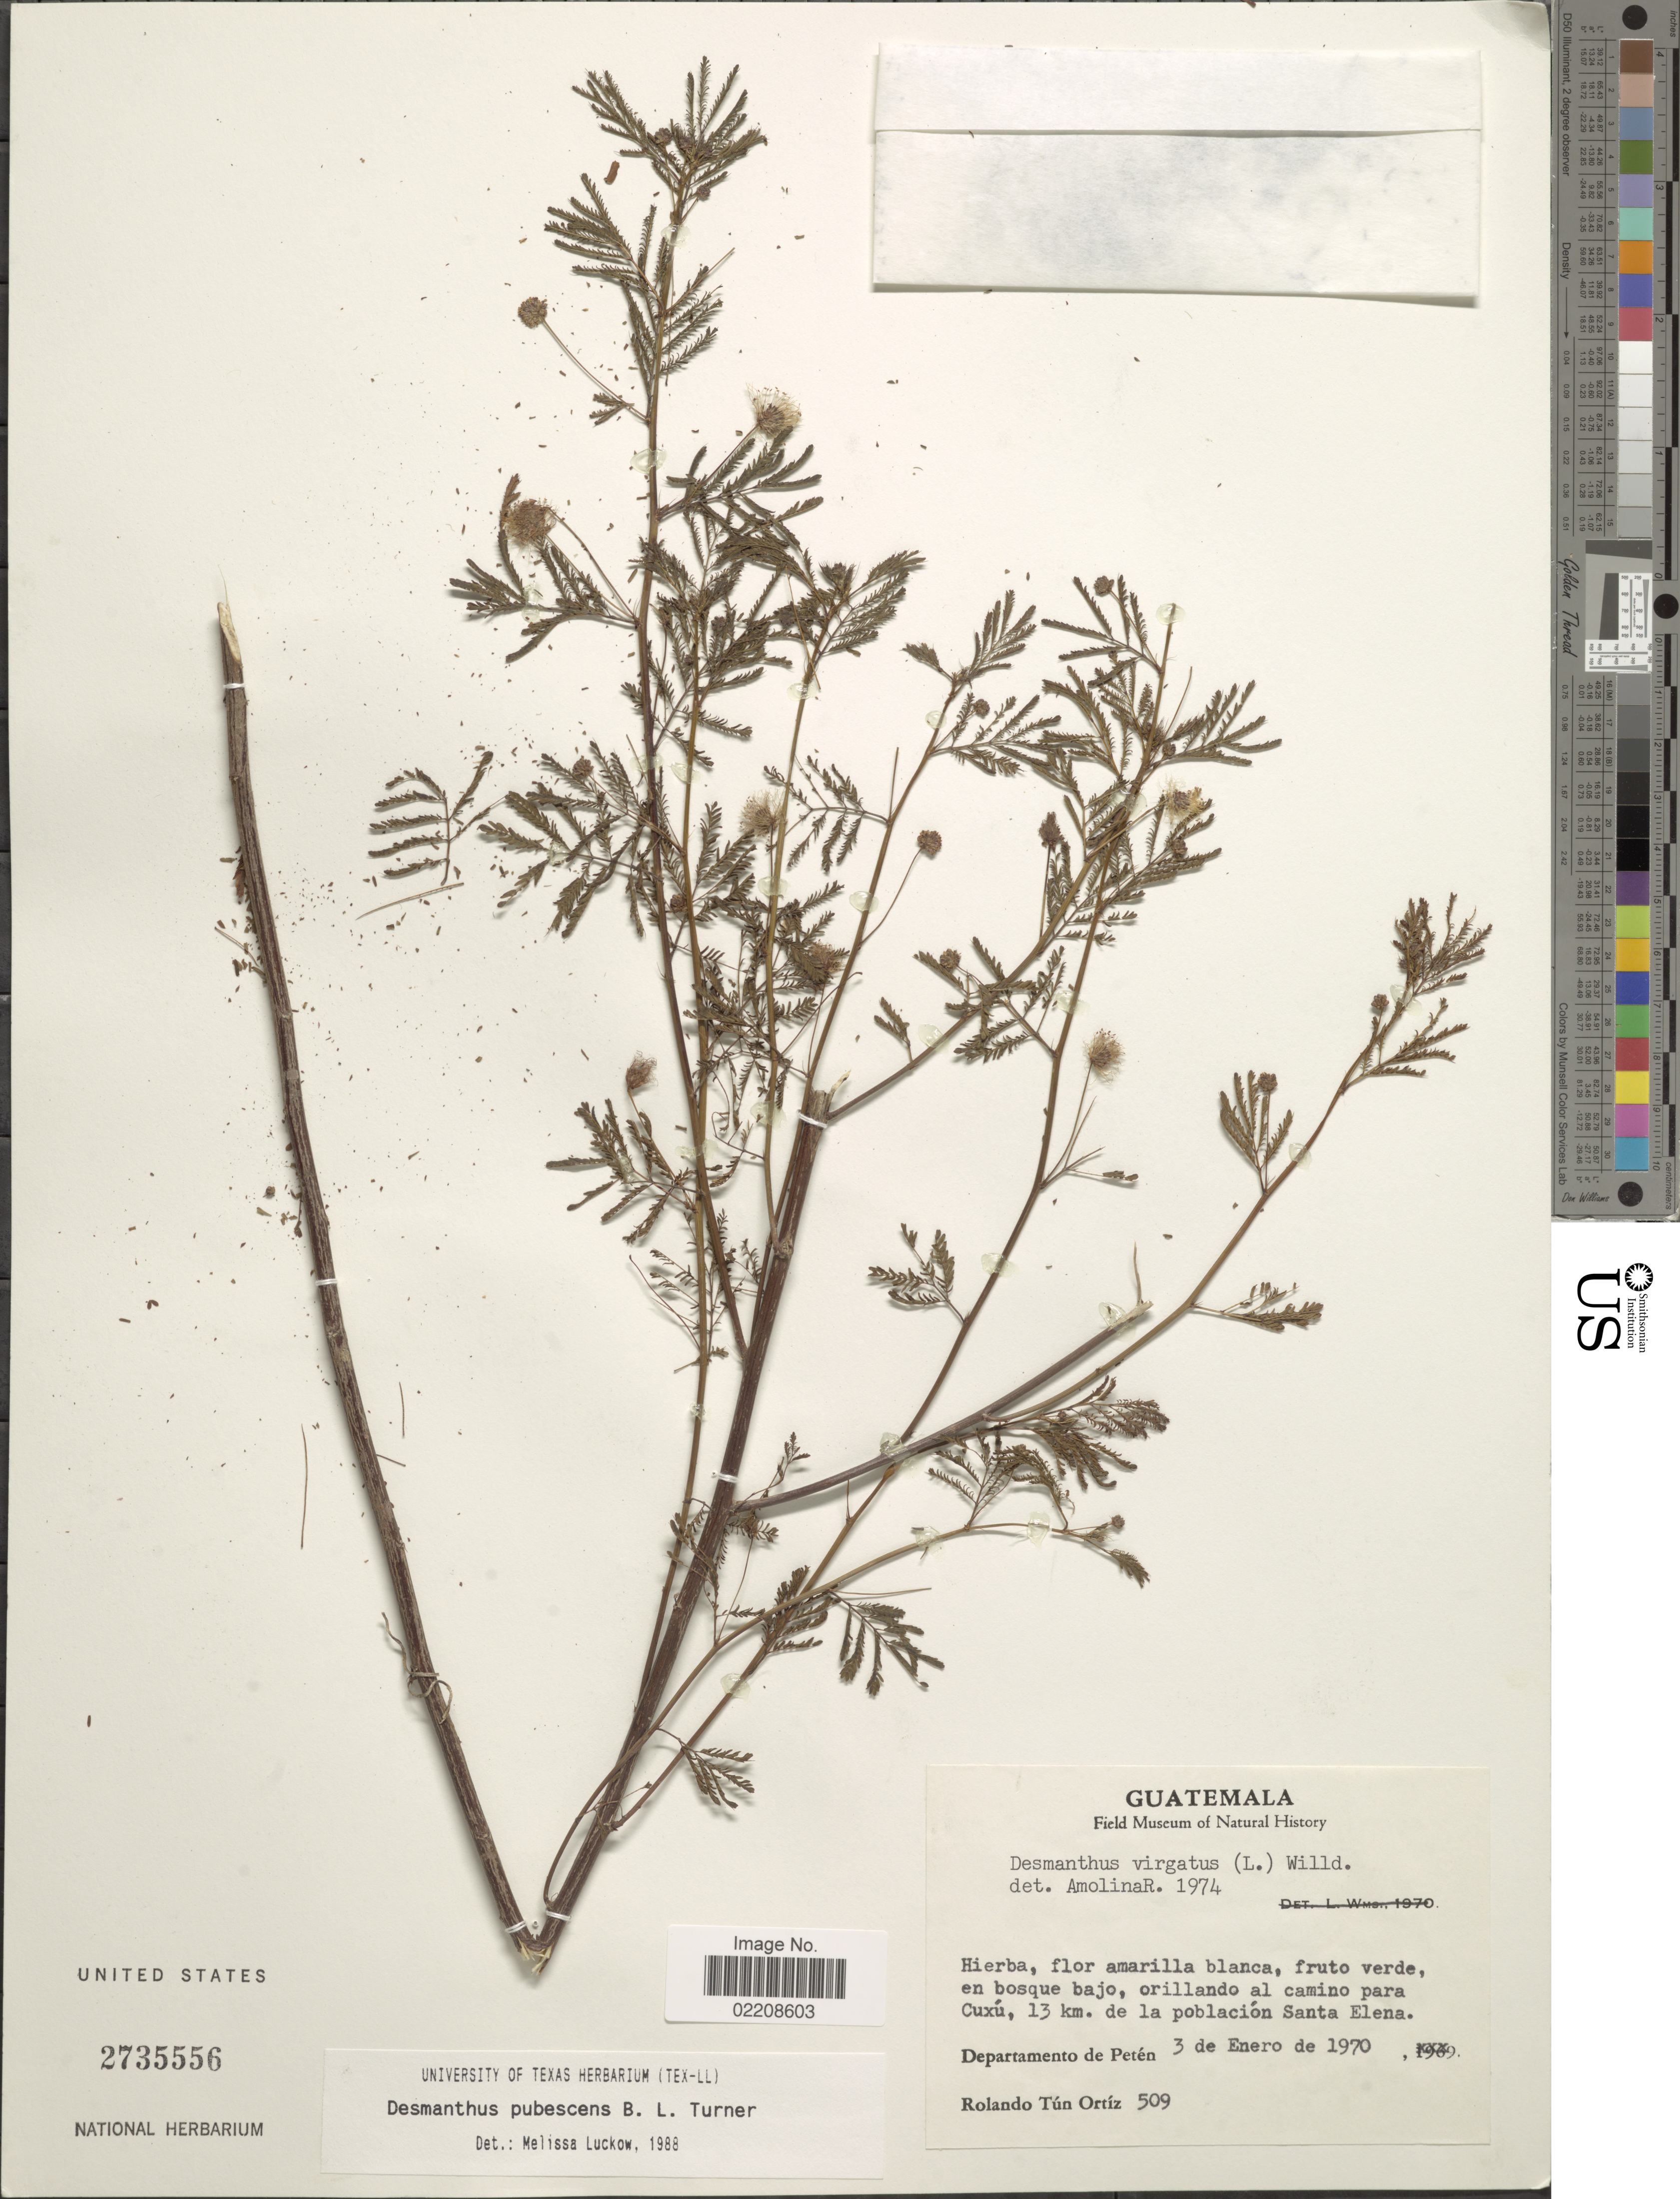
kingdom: Plantae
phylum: Tracheophyta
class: Magnoliopsida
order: Fabales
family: Fabaceae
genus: Desmanthus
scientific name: Desmanthus pubescens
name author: B.L. Turner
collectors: R. T. Ortíz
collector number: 509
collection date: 1970-01-03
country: Guatemala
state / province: El Petén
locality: Orillando al camino para Cuxú, 13 km. de la población Santa Elena. Departamento de Petén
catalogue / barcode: US 2735556